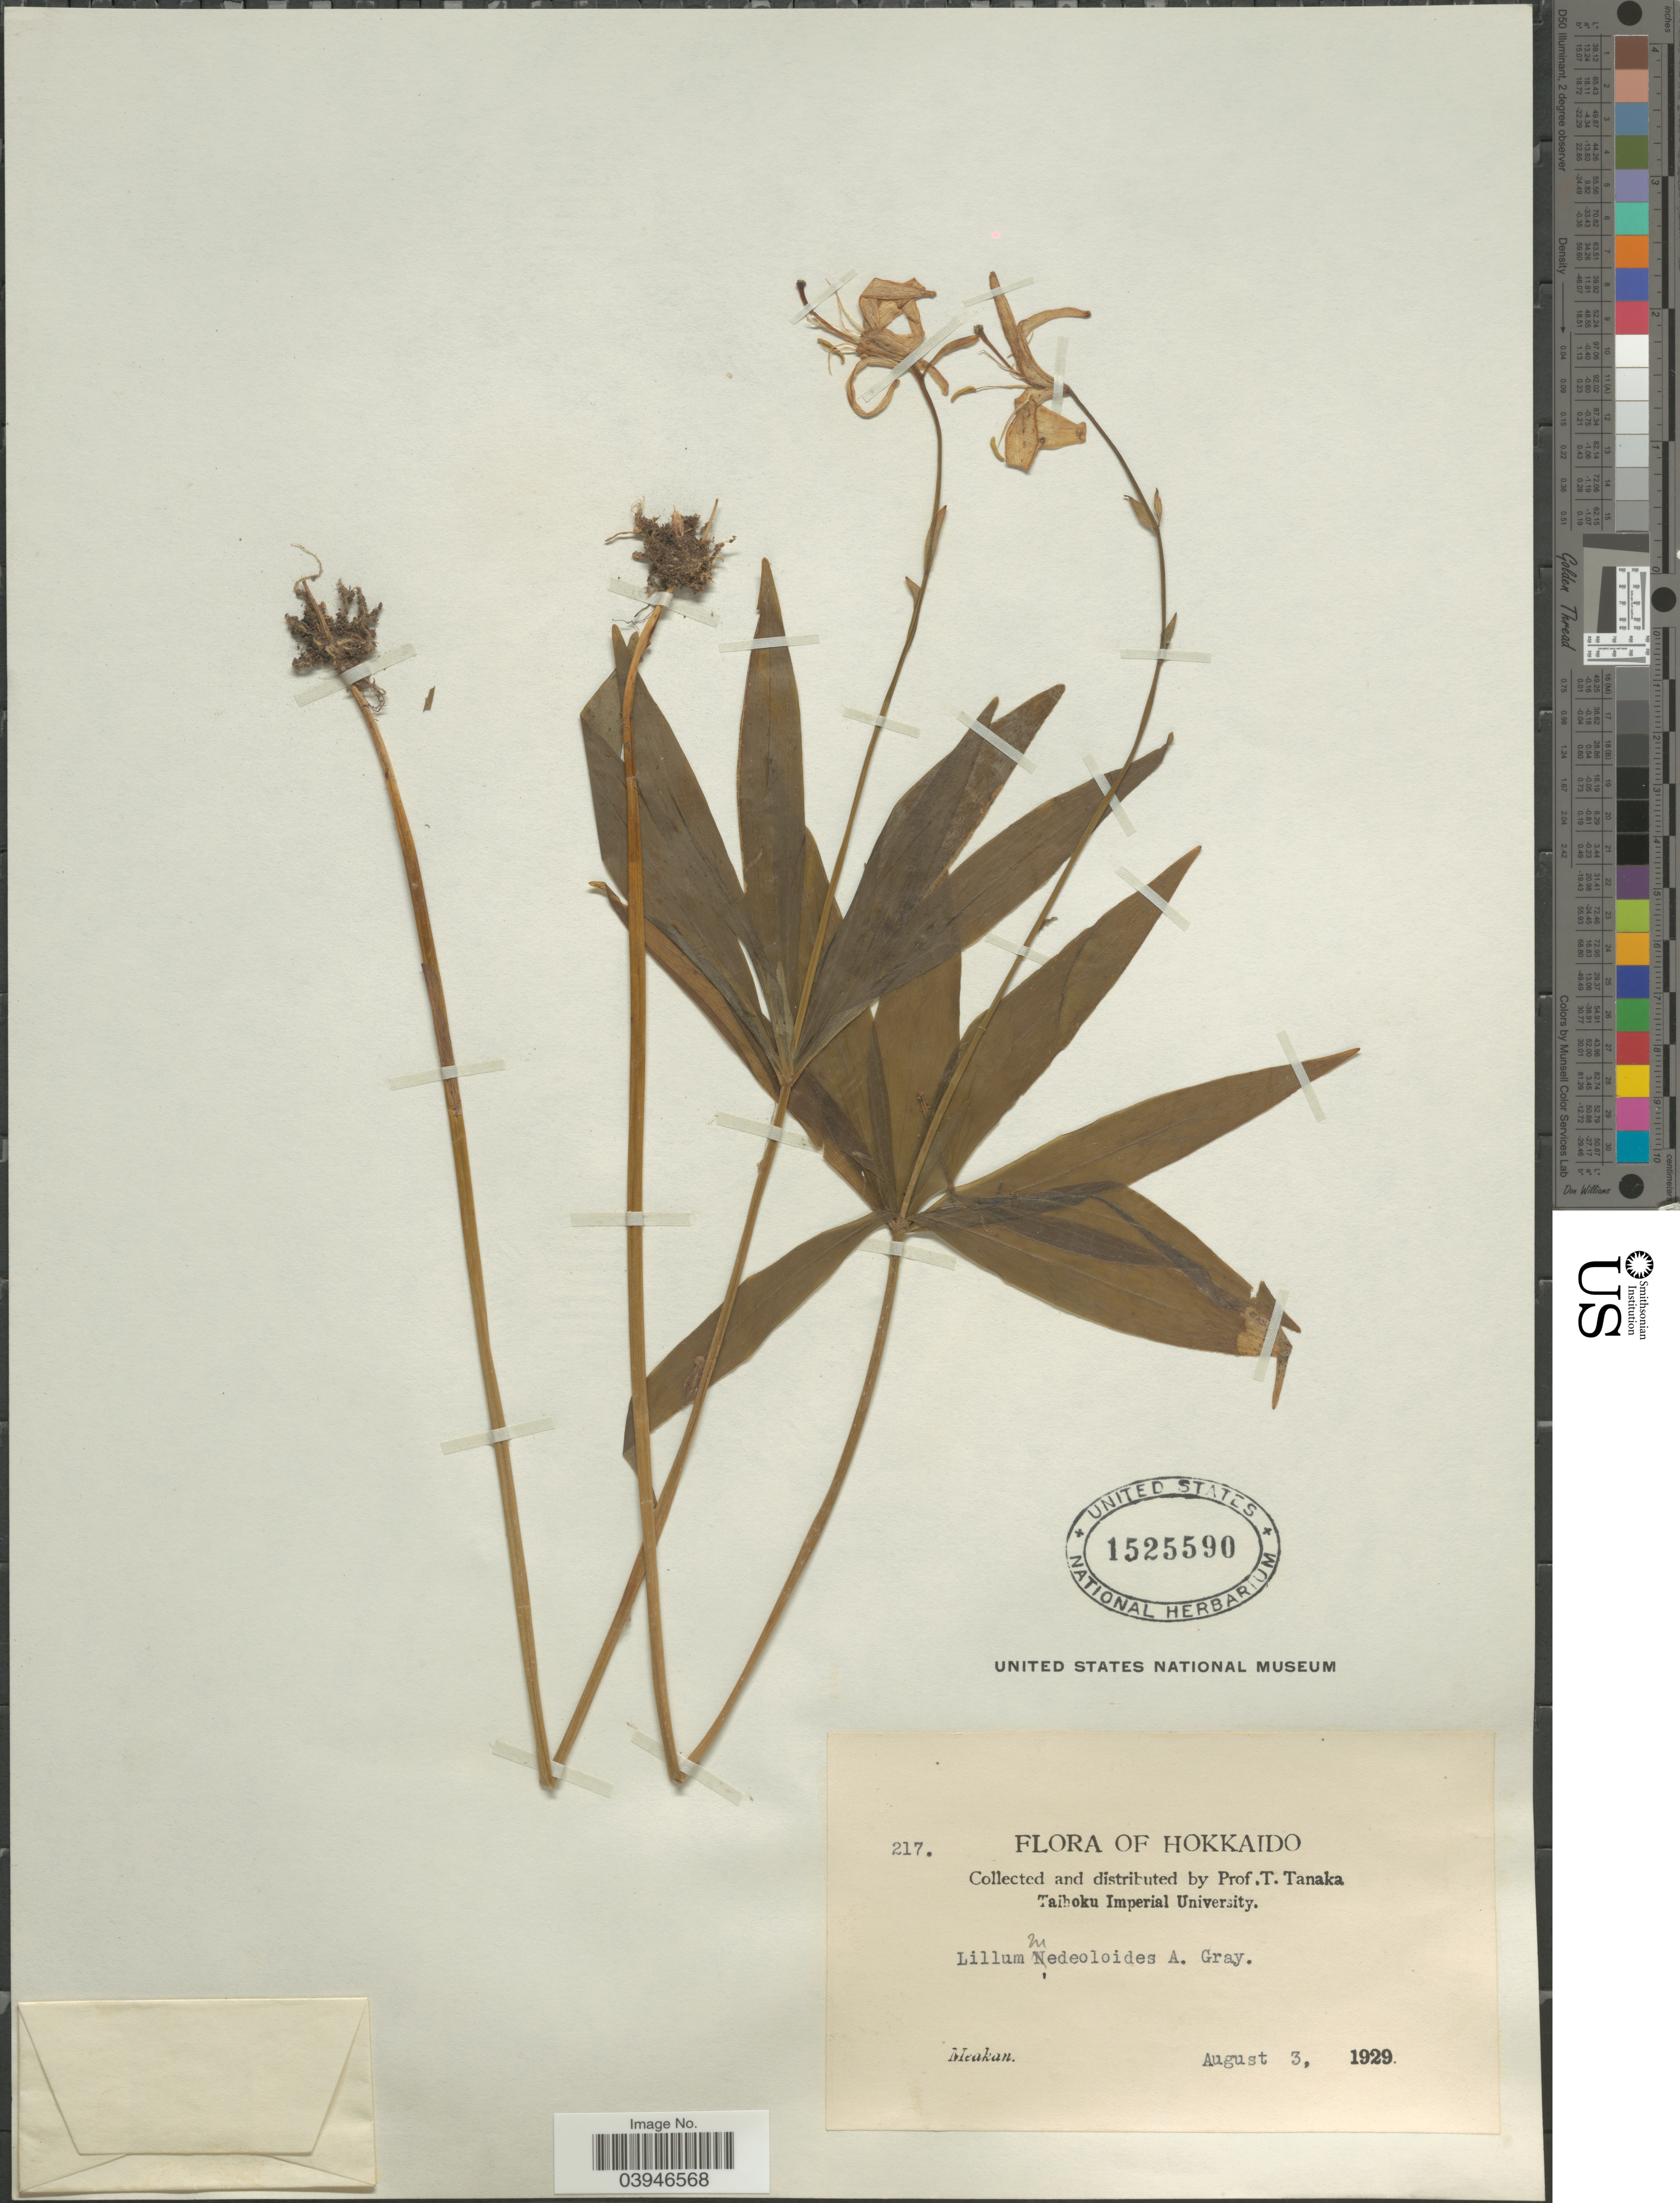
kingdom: Plantae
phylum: Tracheophyta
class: Liliopsida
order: Liliales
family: Liliaceae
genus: Lilium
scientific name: Lilium medeoloides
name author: A. Gray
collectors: T. Tanaka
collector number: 217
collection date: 1929-08-03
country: Japan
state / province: Hokkaidō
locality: Meakan.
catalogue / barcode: US 1525590